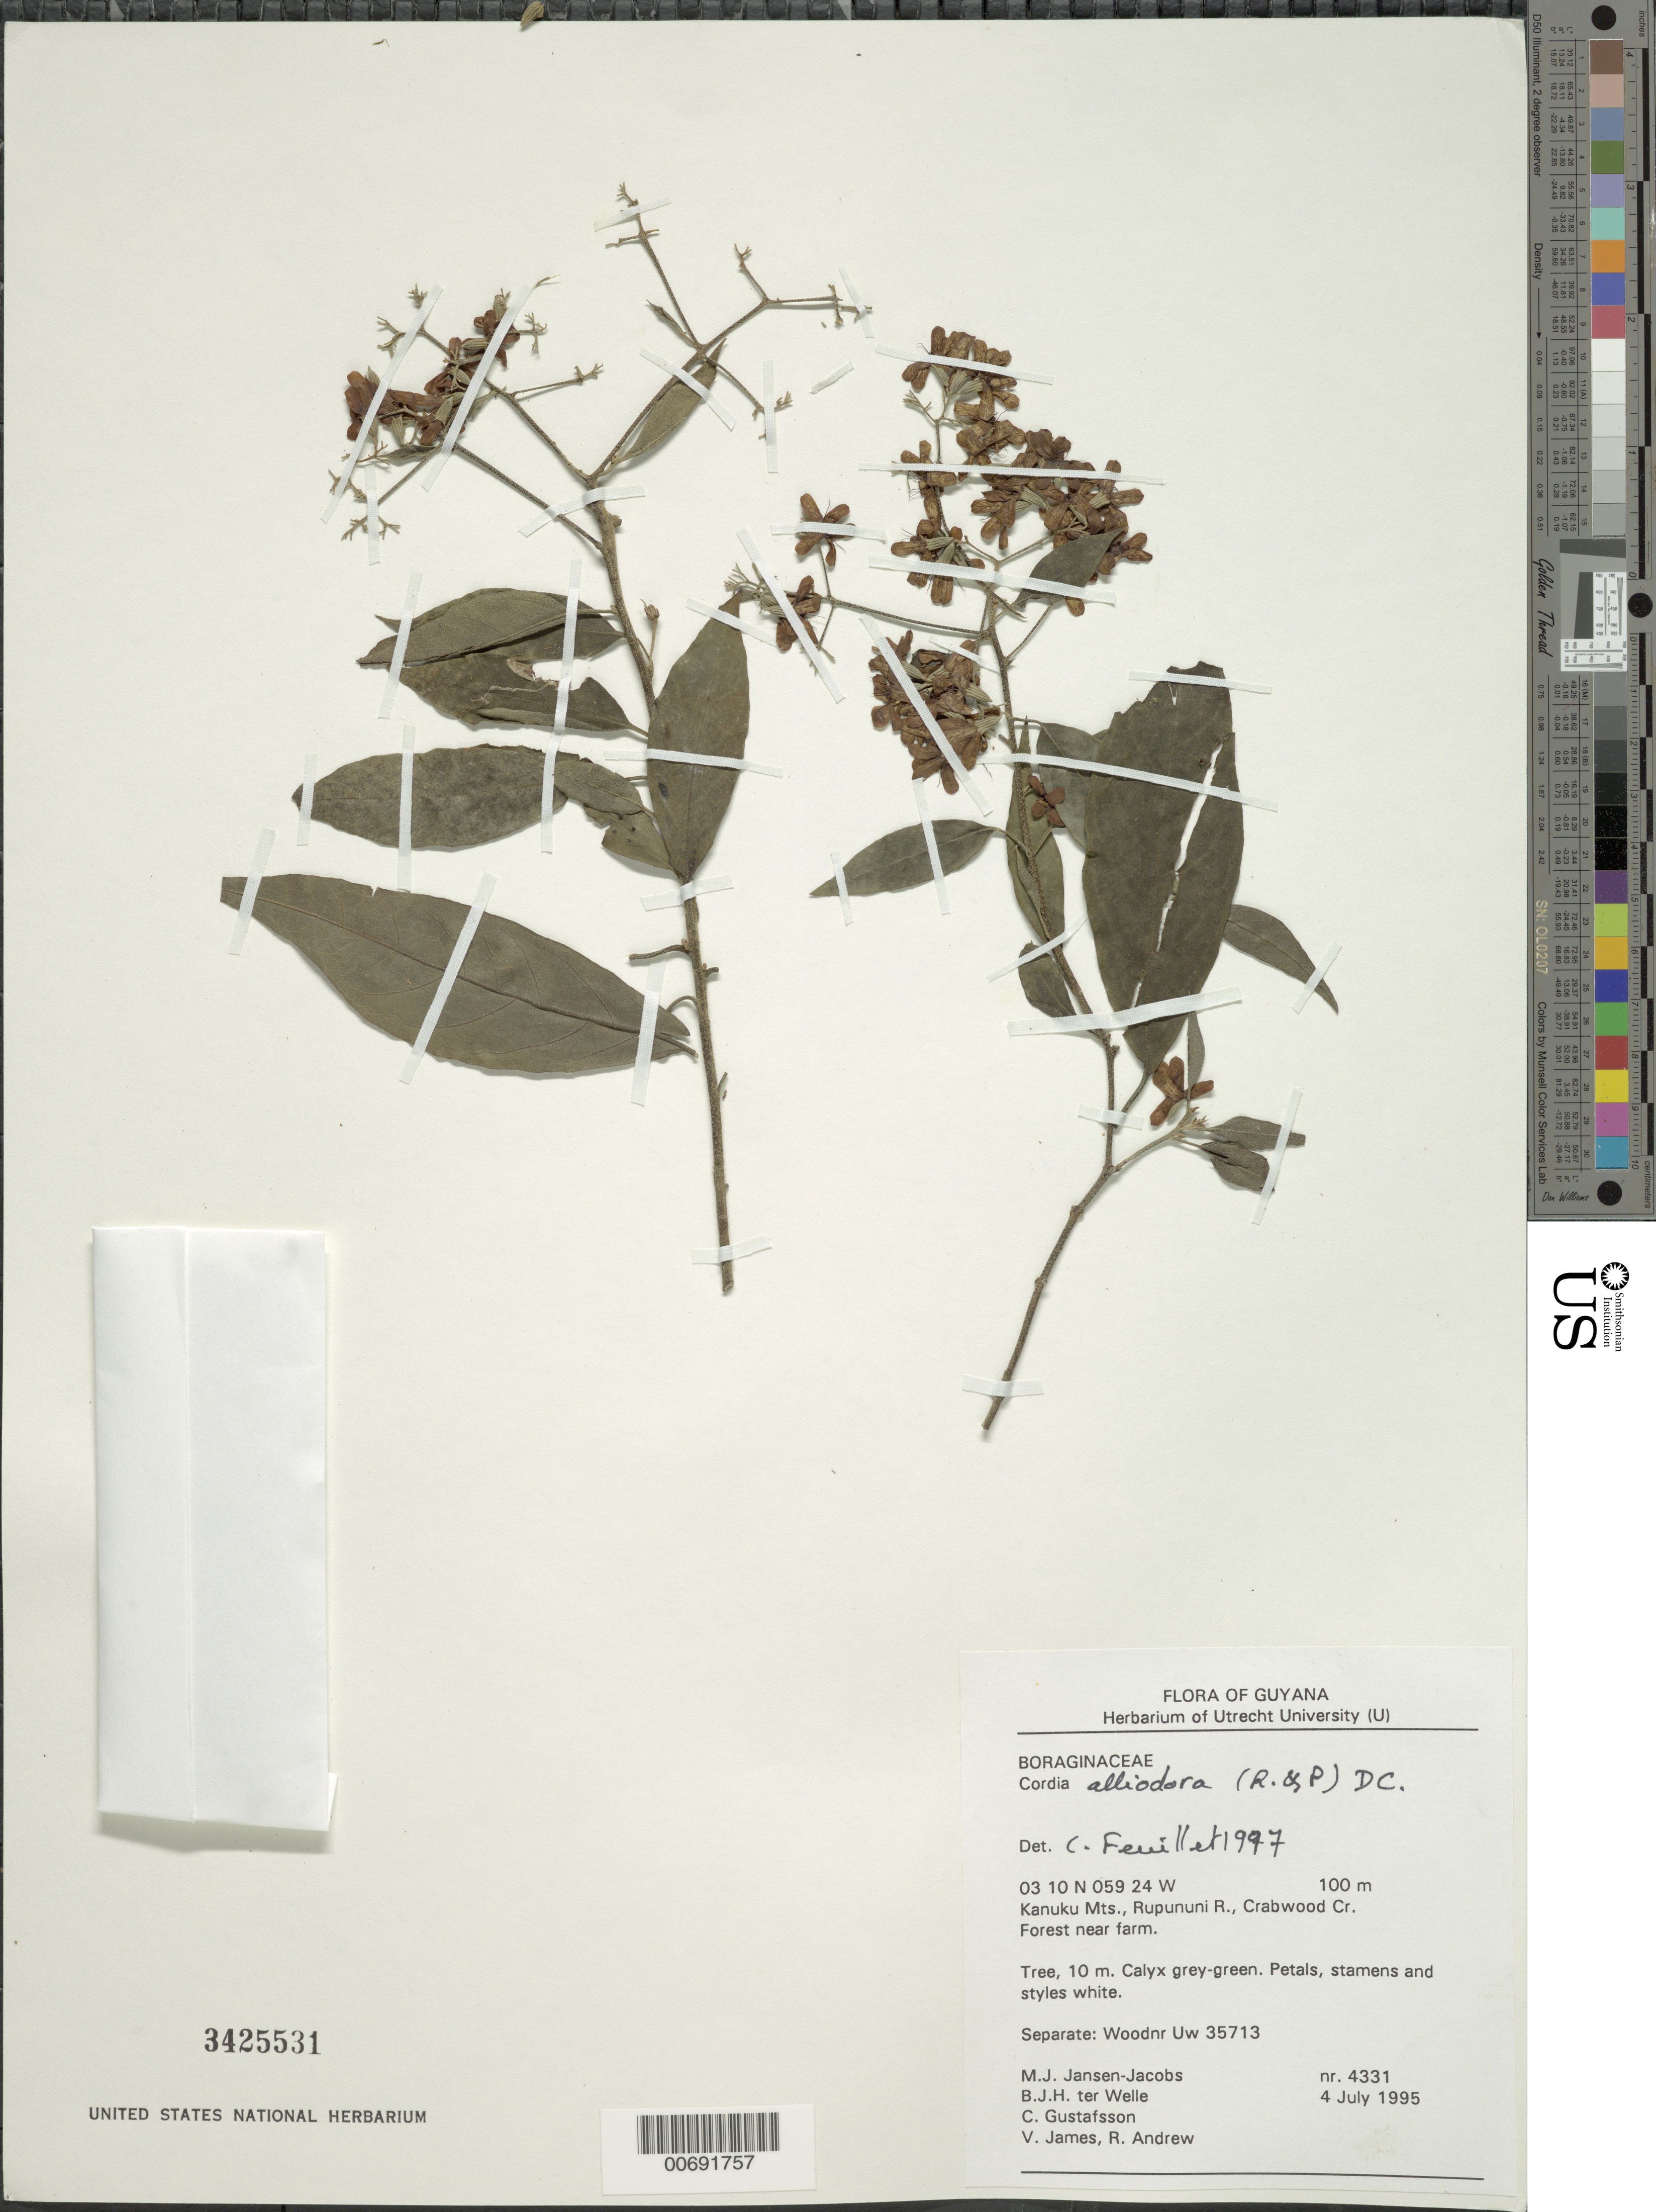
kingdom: Plantae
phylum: Tracheophyta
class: Magnoliopsida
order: Boraginales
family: Cordiaceae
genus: Cordia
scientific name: Cordia alliodora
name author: (Ruiz & Pav.) Oken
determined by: Feuillet, C.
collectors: M. J. Jansen-Jacobs, B. Welle, C. G. Gustafsson, V. James & R. Andrew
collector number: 4331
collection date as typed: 4-Jul-95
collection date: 1995-07-04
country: Guyana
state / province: U. Takutu-U. Essequibo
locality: Crabwood Creek, Rupununi River, Kanuku Mts.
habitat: Forest near farm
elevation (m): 100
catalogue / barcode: US 3425531